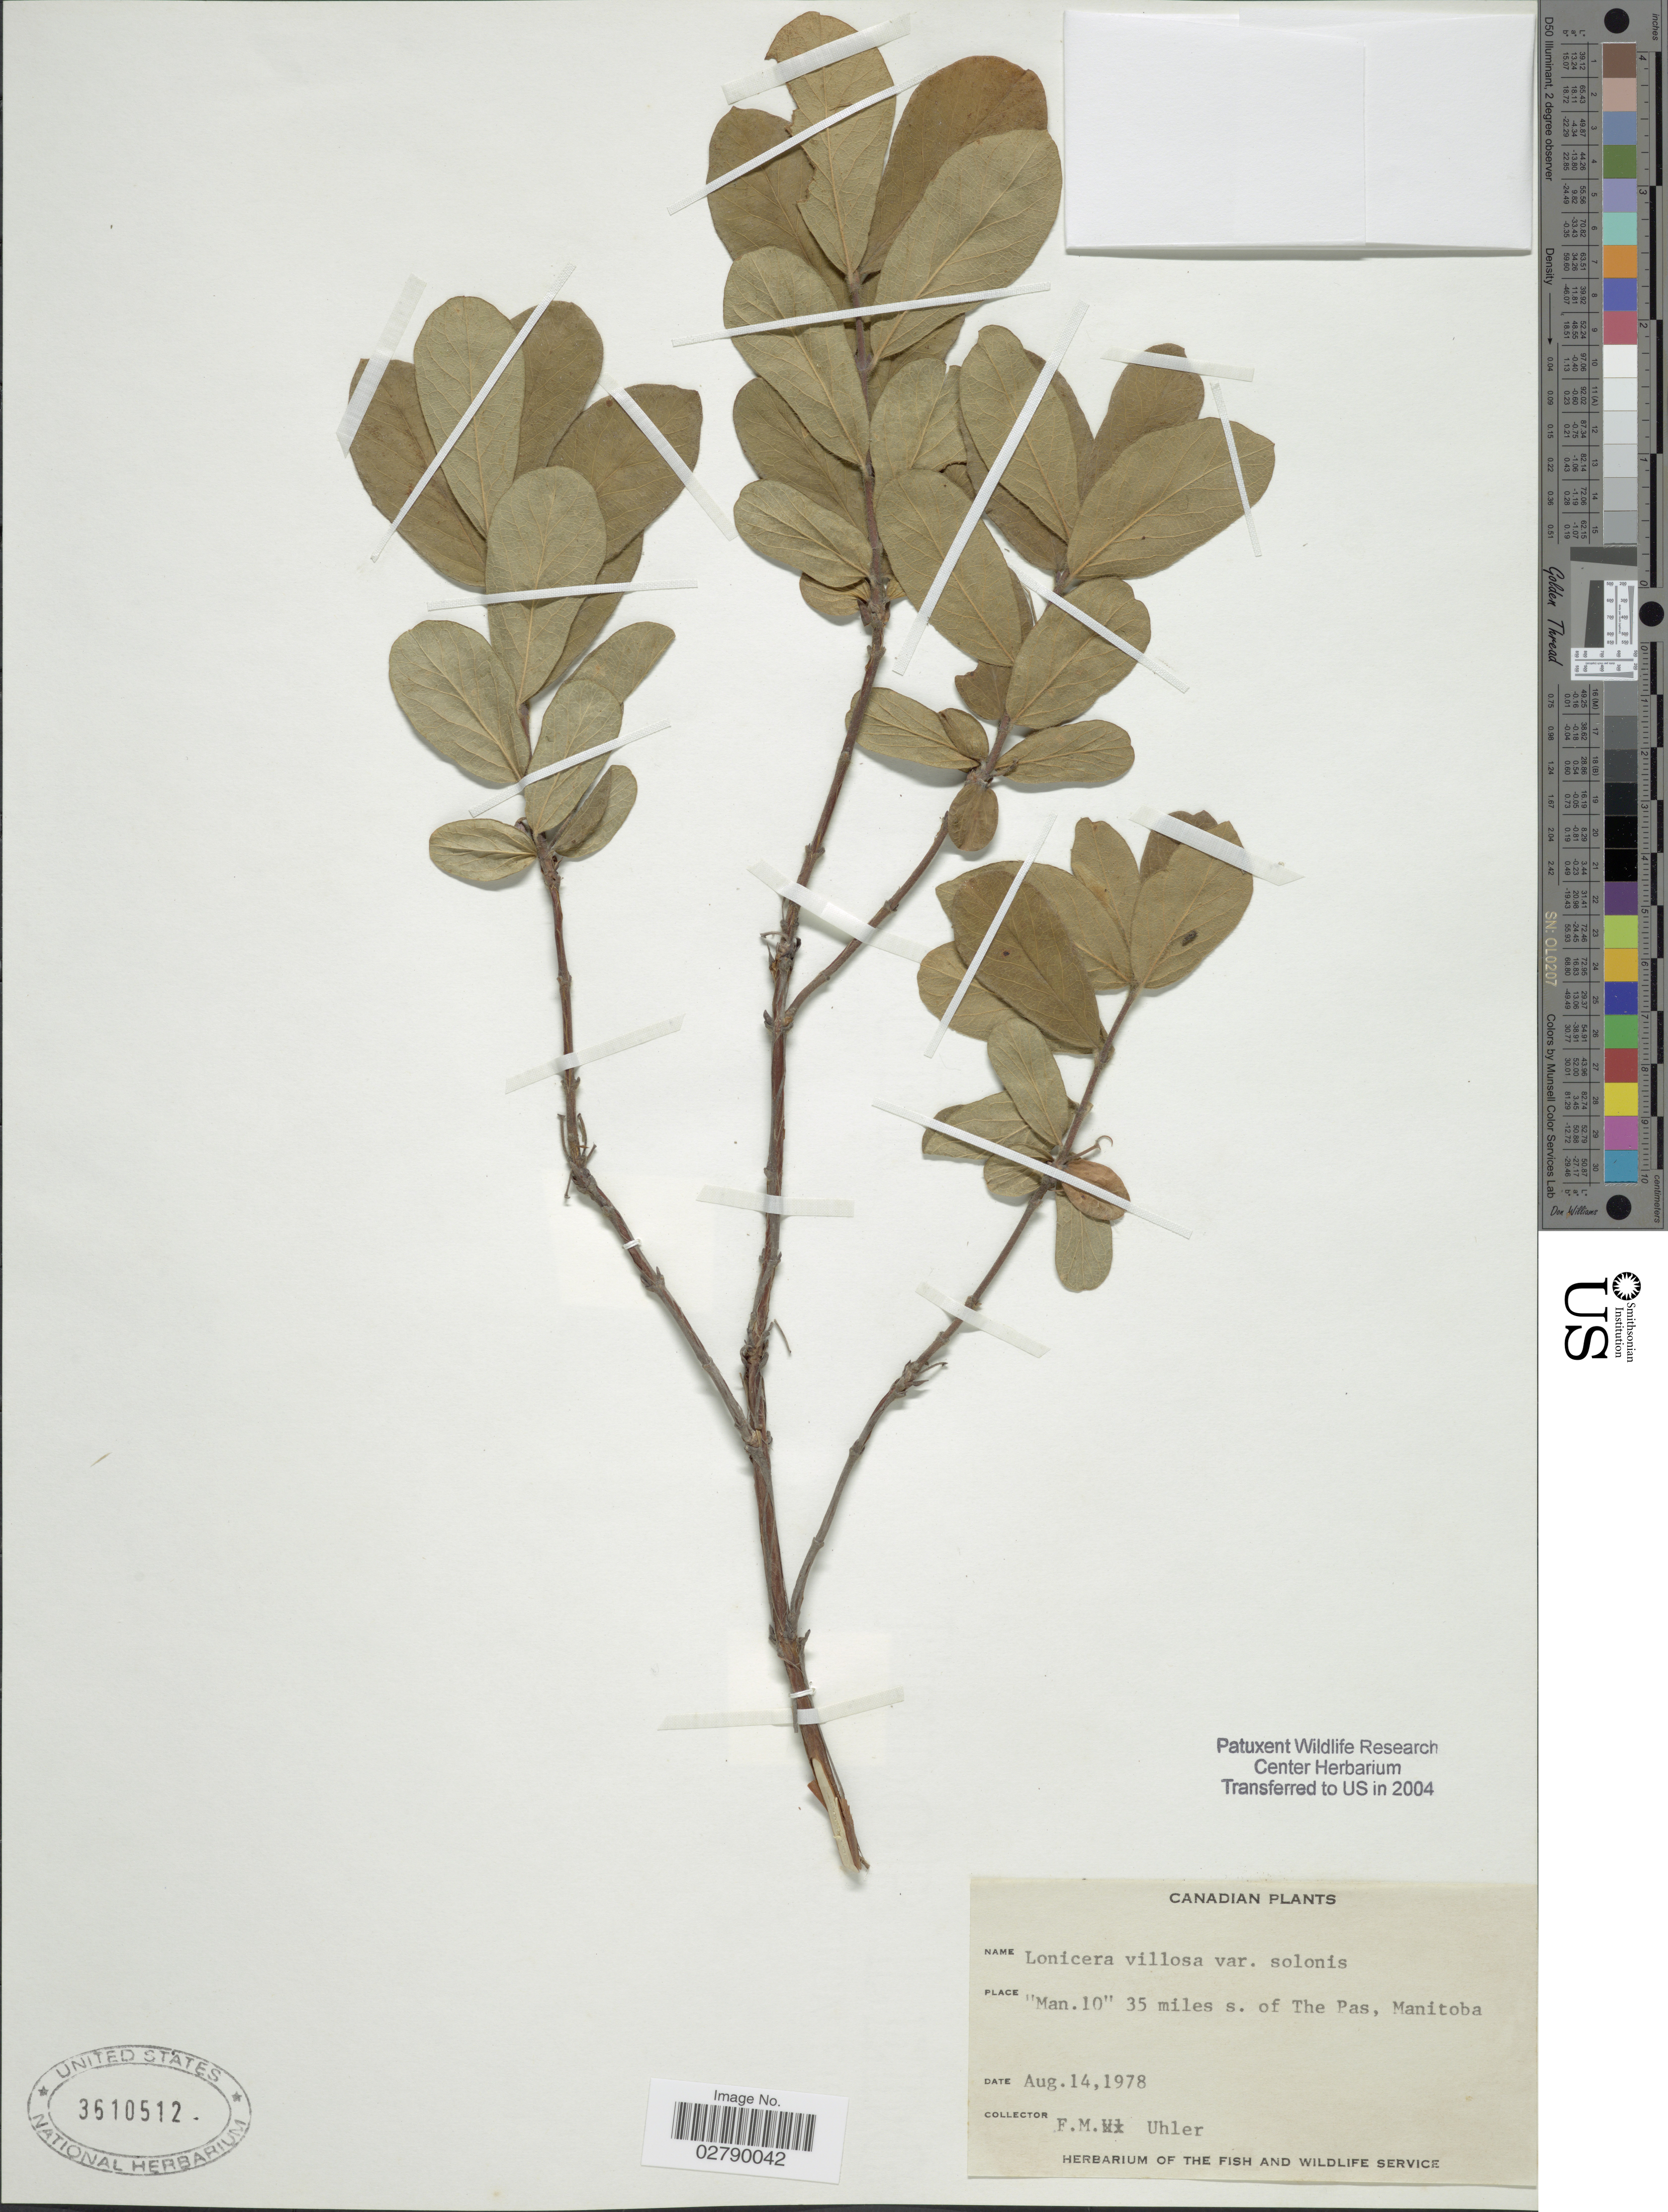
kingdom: Plantae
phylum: Tracheophyta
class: Magnoliopsida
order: Dipsacales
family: Caprifoliaceae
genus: Lonicera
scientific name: Lonicera villosa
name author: (Michx.) Roem. & Schult.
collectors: F. M. Uhler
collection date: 1978-08-14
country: Canada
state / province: Manitoba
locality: Man.10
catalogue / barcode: US 3610512